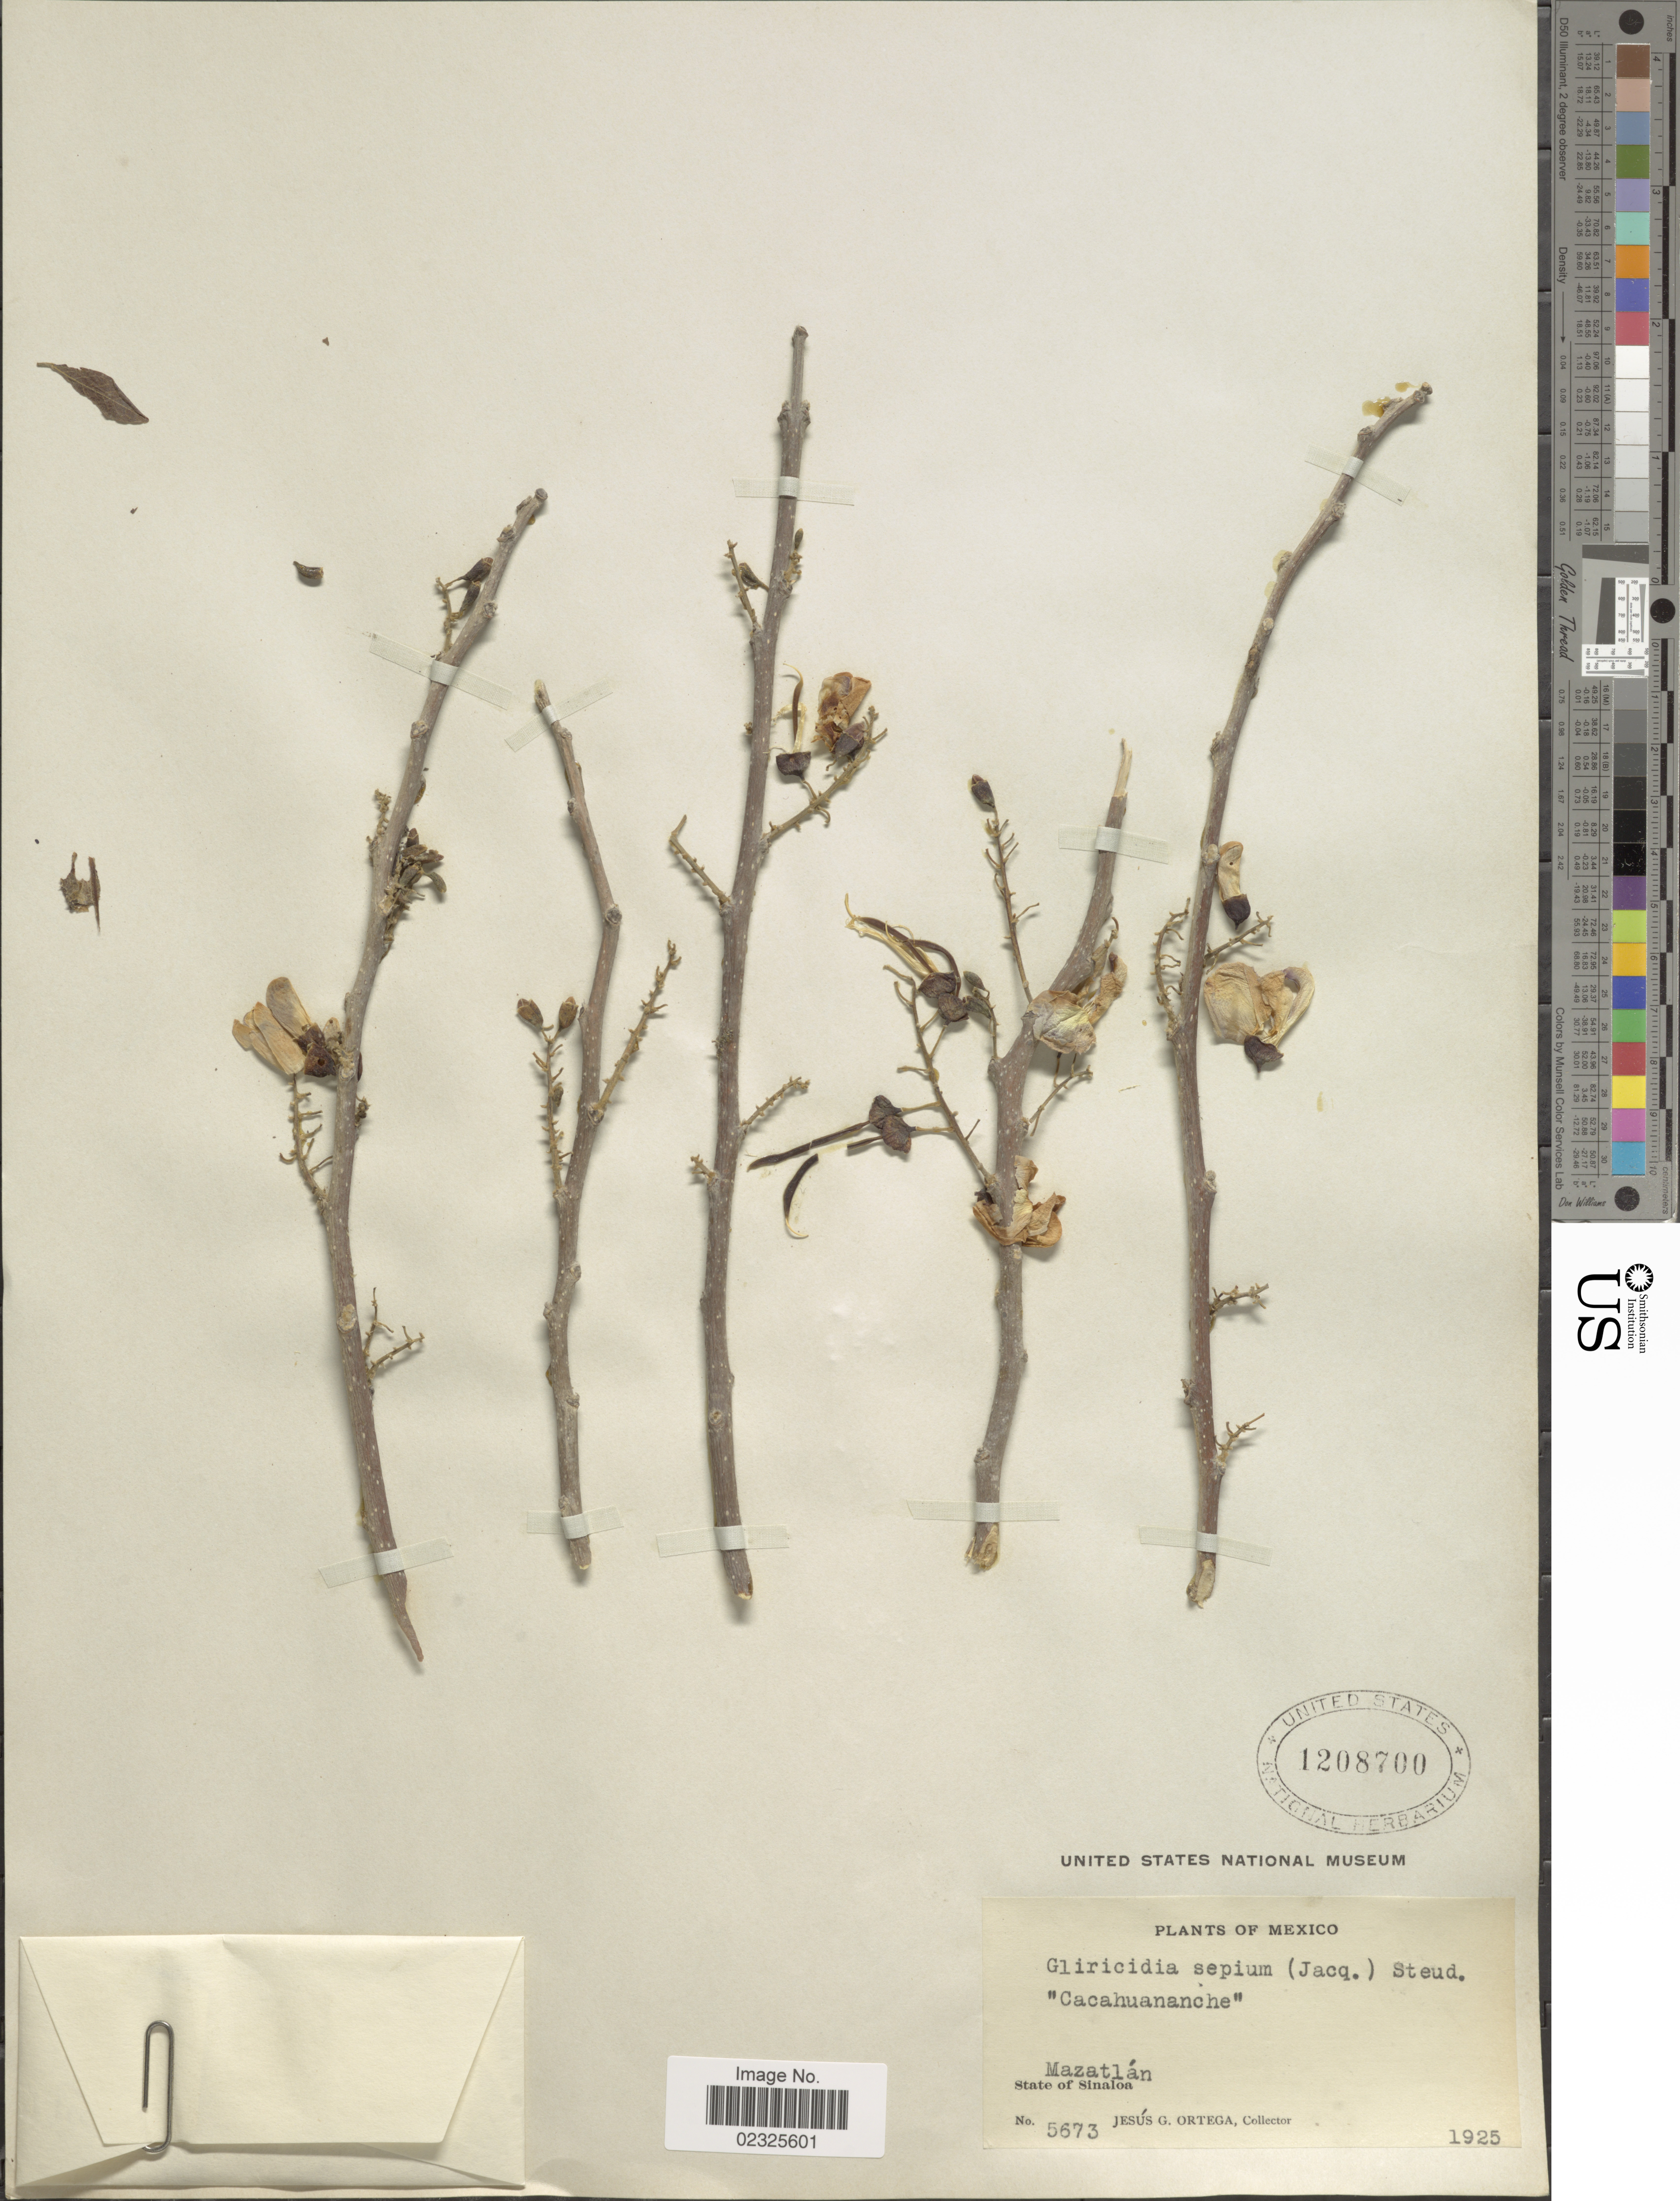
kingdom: Plantae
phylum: Tracheophyta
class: Magnoliopsida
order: Fabales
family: Fabaceae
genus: Gliricidia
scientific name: Gliricidia sepium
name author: (Jacq.) Kunth ex Walp.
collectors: J. Ortega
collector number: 5673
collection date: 1925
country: Mexico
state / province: Sinaloa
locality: Mazatlán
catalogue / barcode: US 1208700